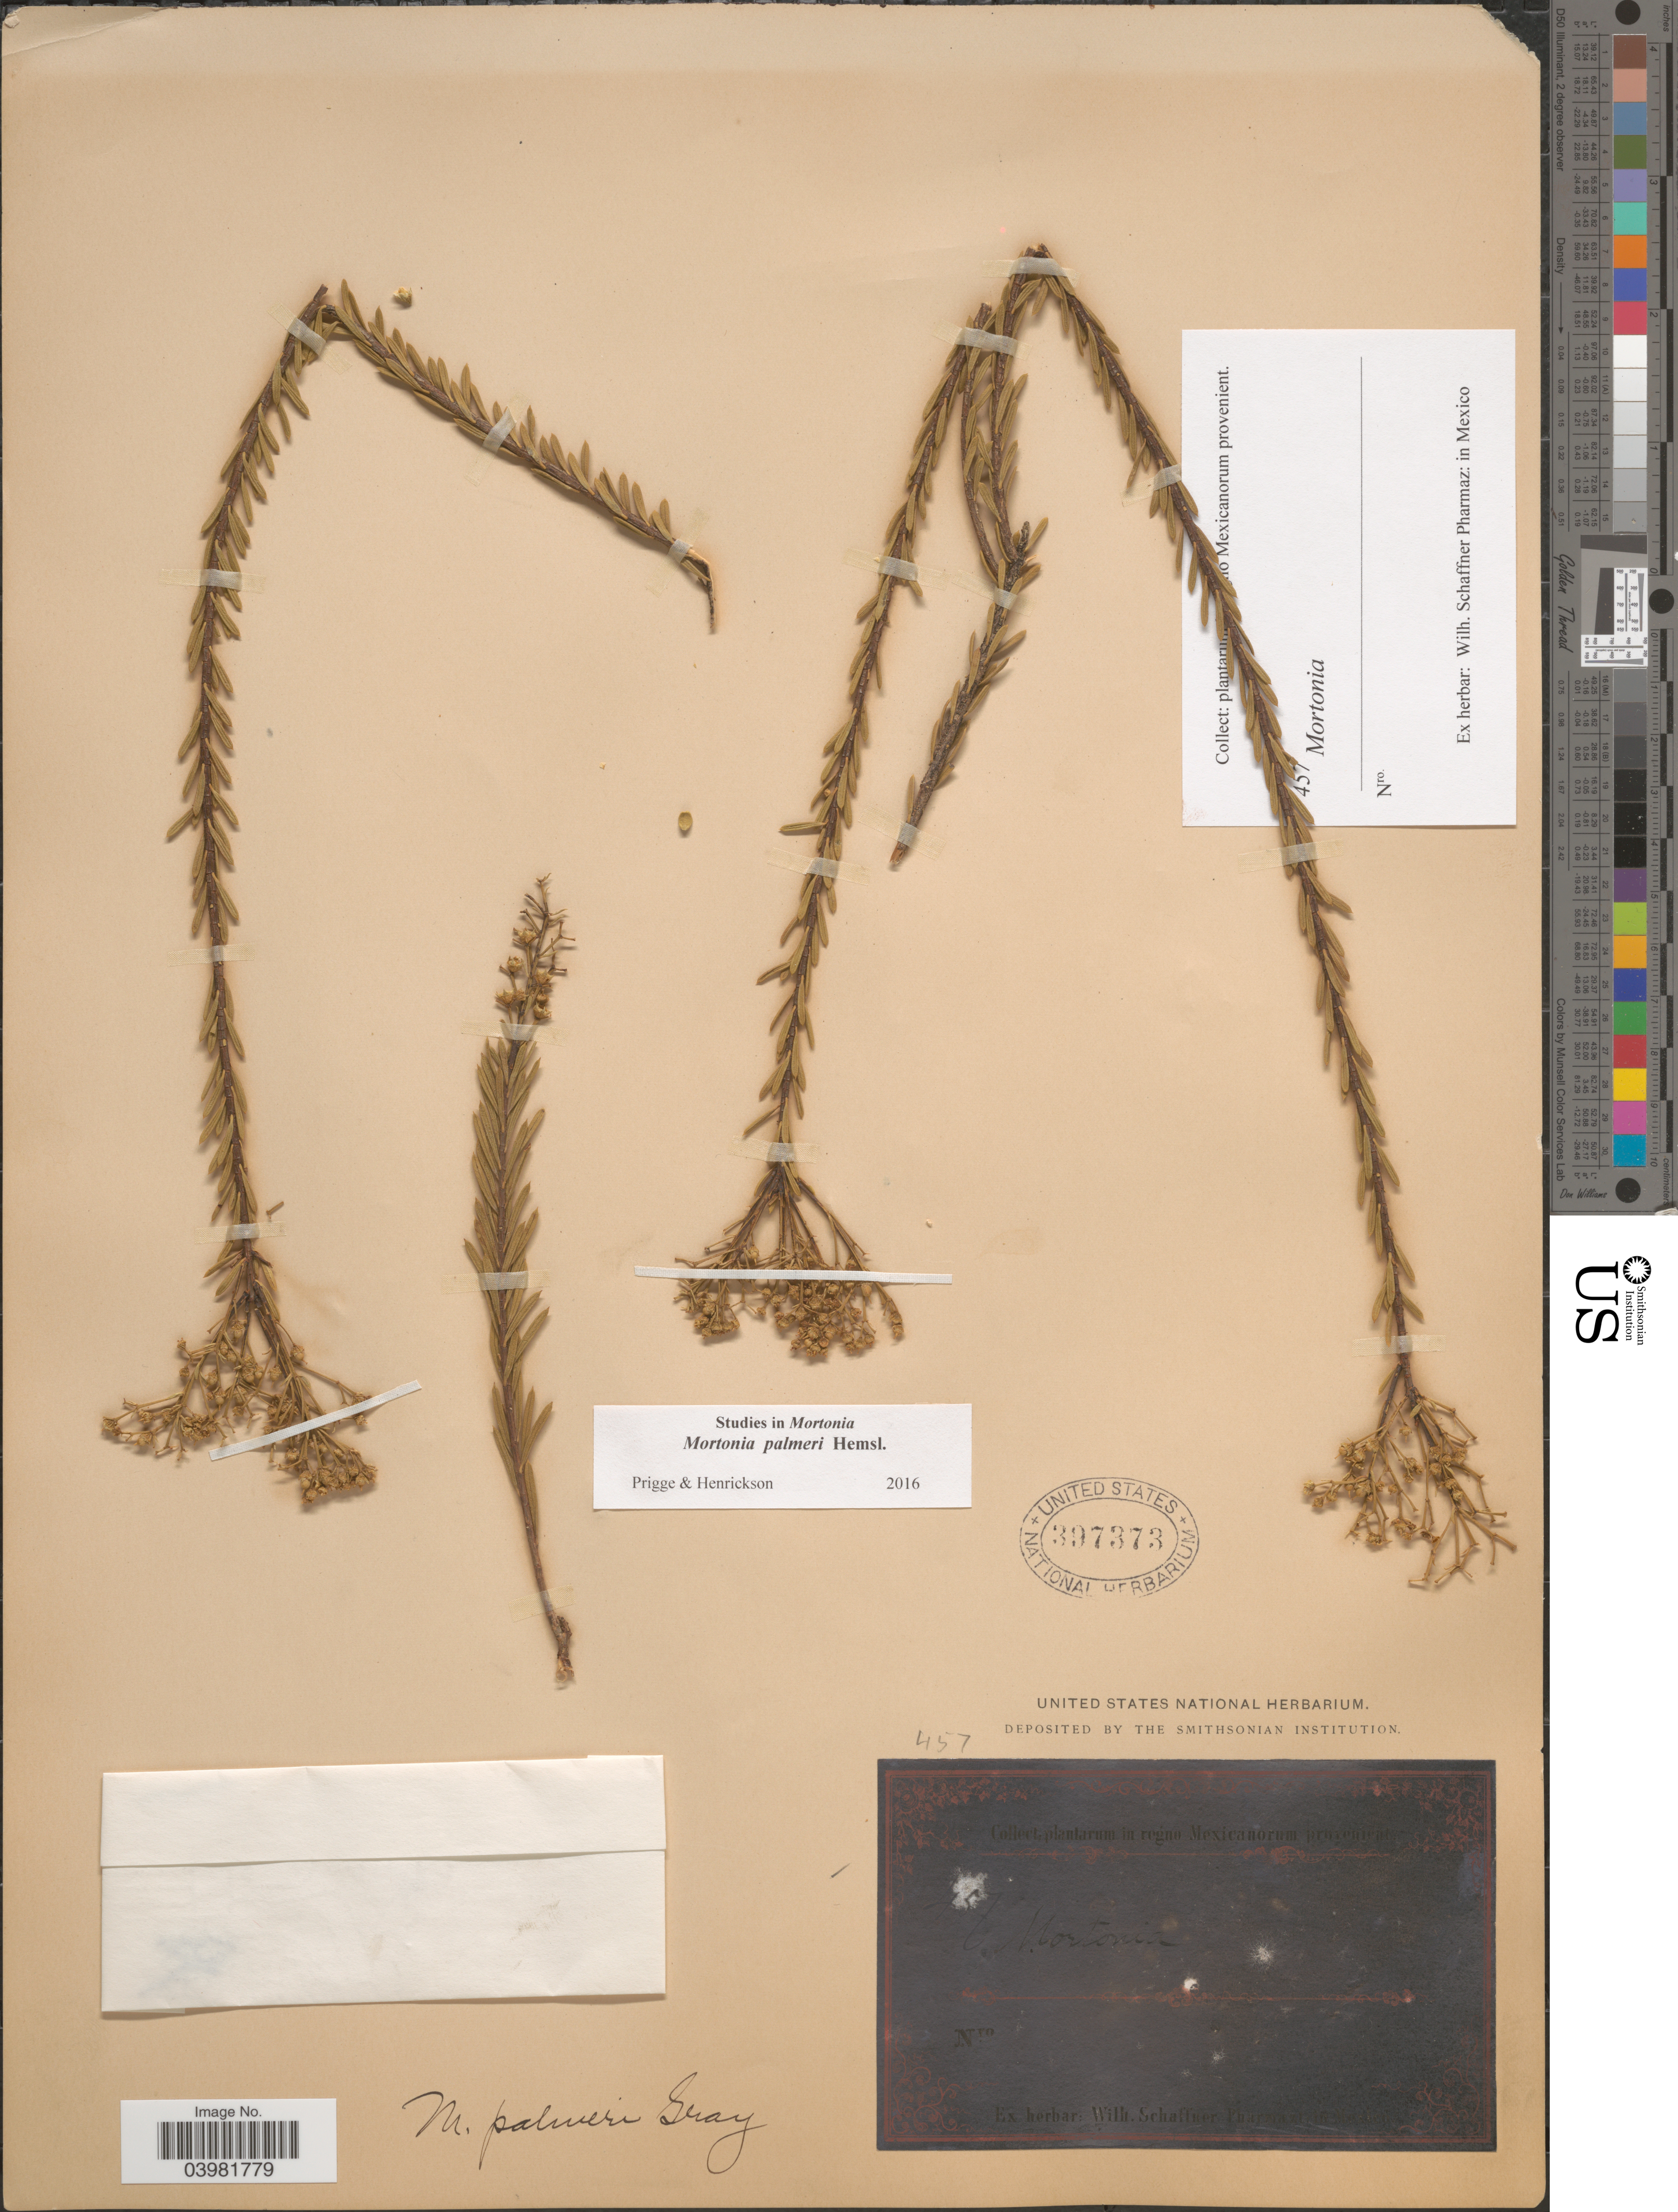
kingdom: Plantae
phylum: Tracheophyta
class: Magnoliopsida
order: Celastrales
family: Celastraceae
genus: Mortonia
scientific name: Mortonia palmeri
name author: Hemsl.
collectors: Ex herb. W. Schaffner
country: Mexico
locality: In regno Mexicanorum [illegible text].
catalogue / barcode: US 397373